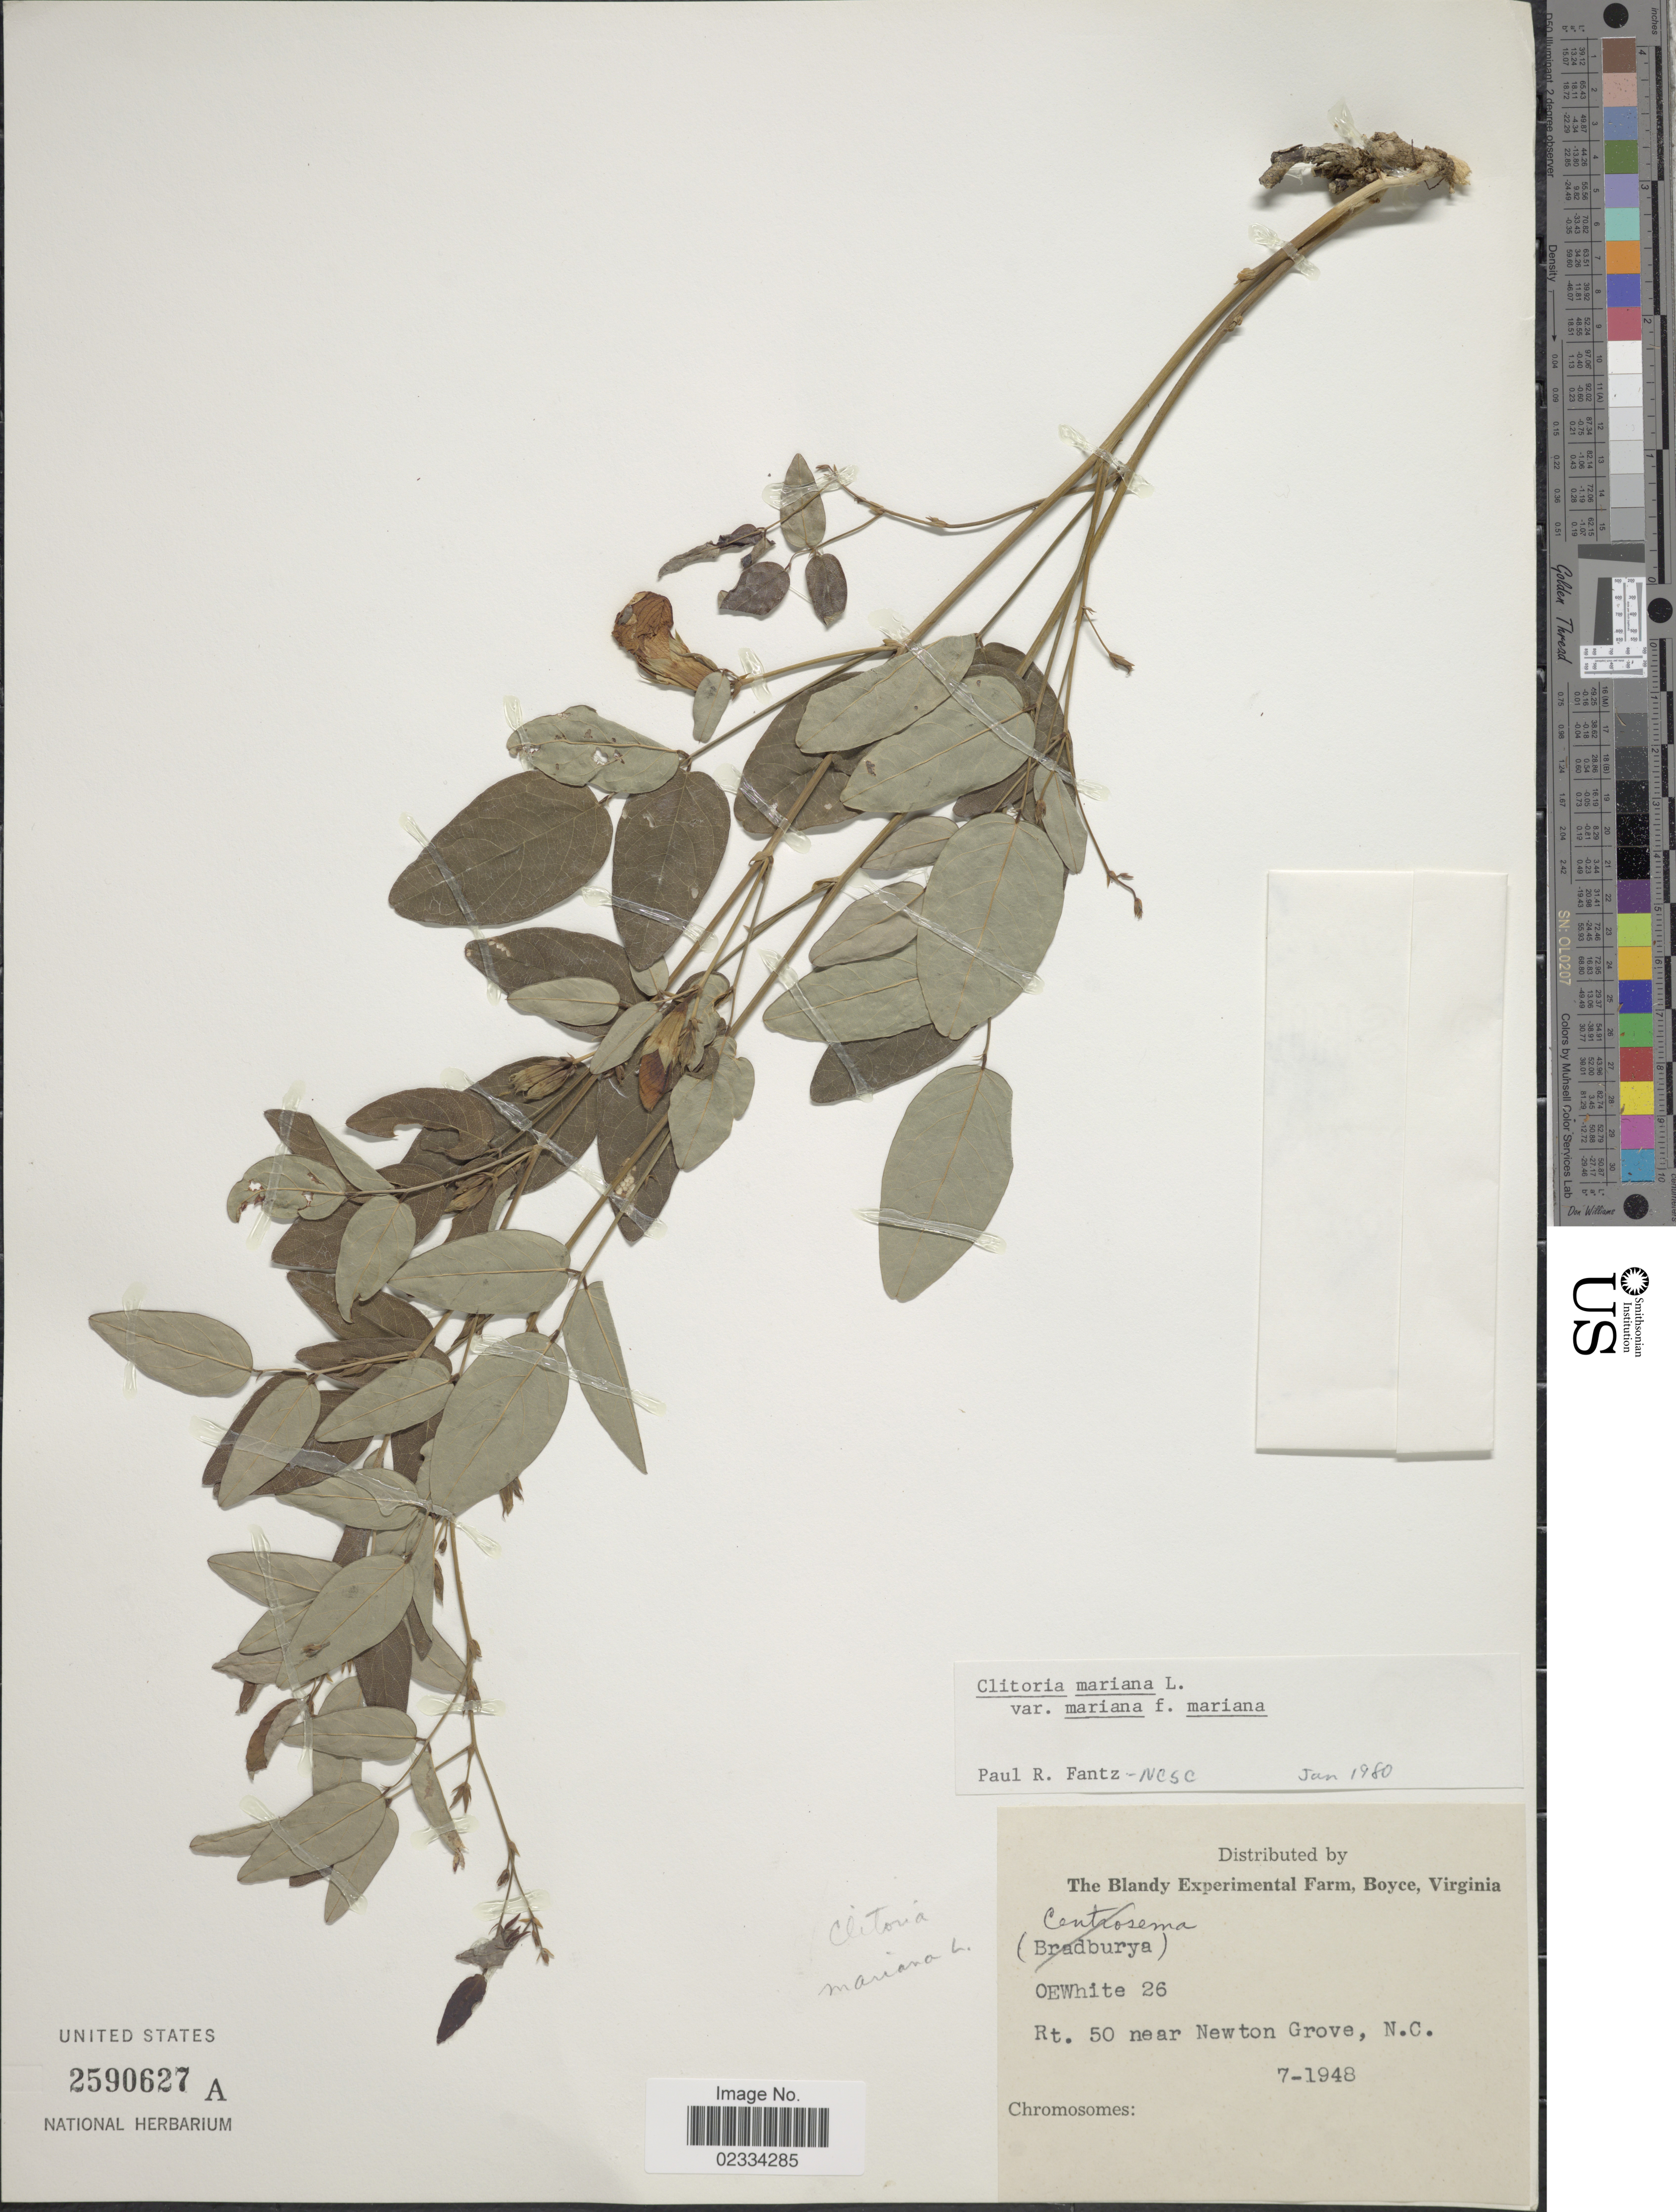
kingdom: Plantae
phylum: Tracheophyta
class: Magnoliopsida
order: Fabales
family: Fabaceae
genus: Clitoria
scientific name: Clitoria mariana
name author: L.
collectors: O. E. White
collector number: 26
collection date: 1948-07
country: United States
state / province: North Carolina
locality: Rt. 50 near Newton Grove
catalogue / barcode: US 2590627A